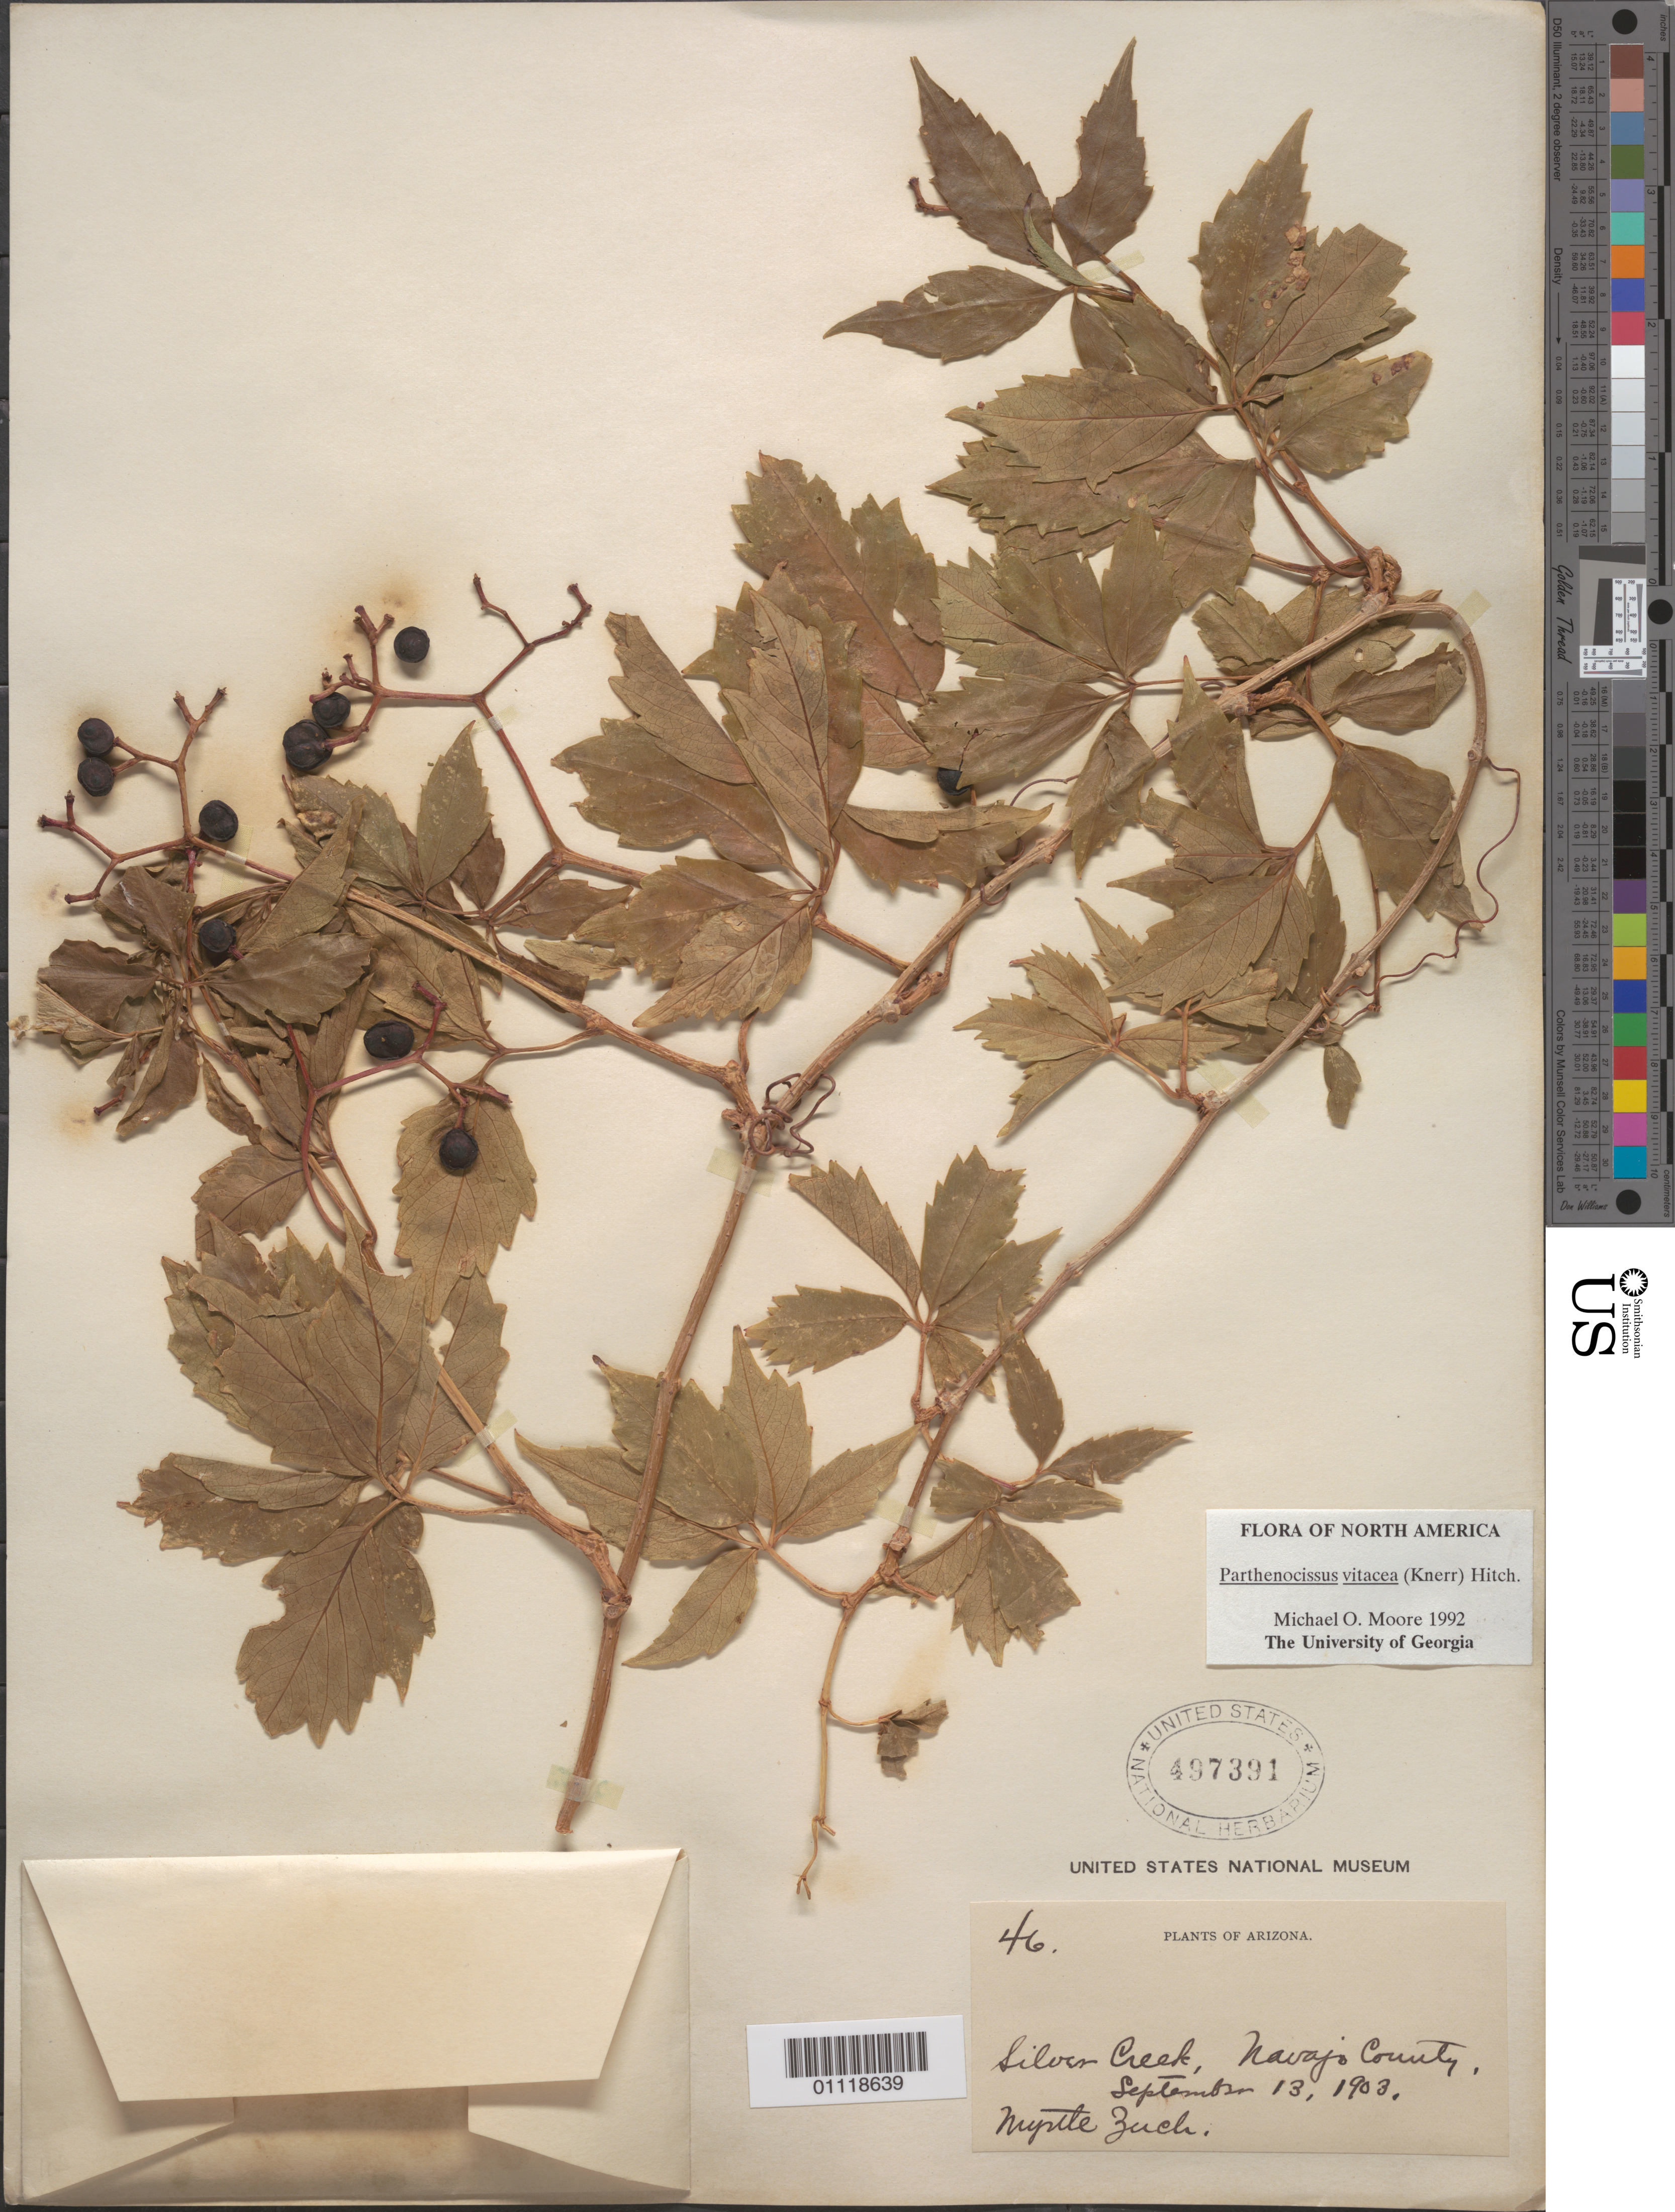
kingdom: Plantae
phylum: Tracheophyta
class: Magnoliopsida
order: Vitales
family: Vitaceae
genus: Parthenocissus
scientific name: Parthenocissus vitacea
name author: (Knerr) Hitchc.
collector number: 46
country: United States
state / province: Arizona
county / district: Navajo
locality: Silver Creek.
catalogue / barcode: US 497391